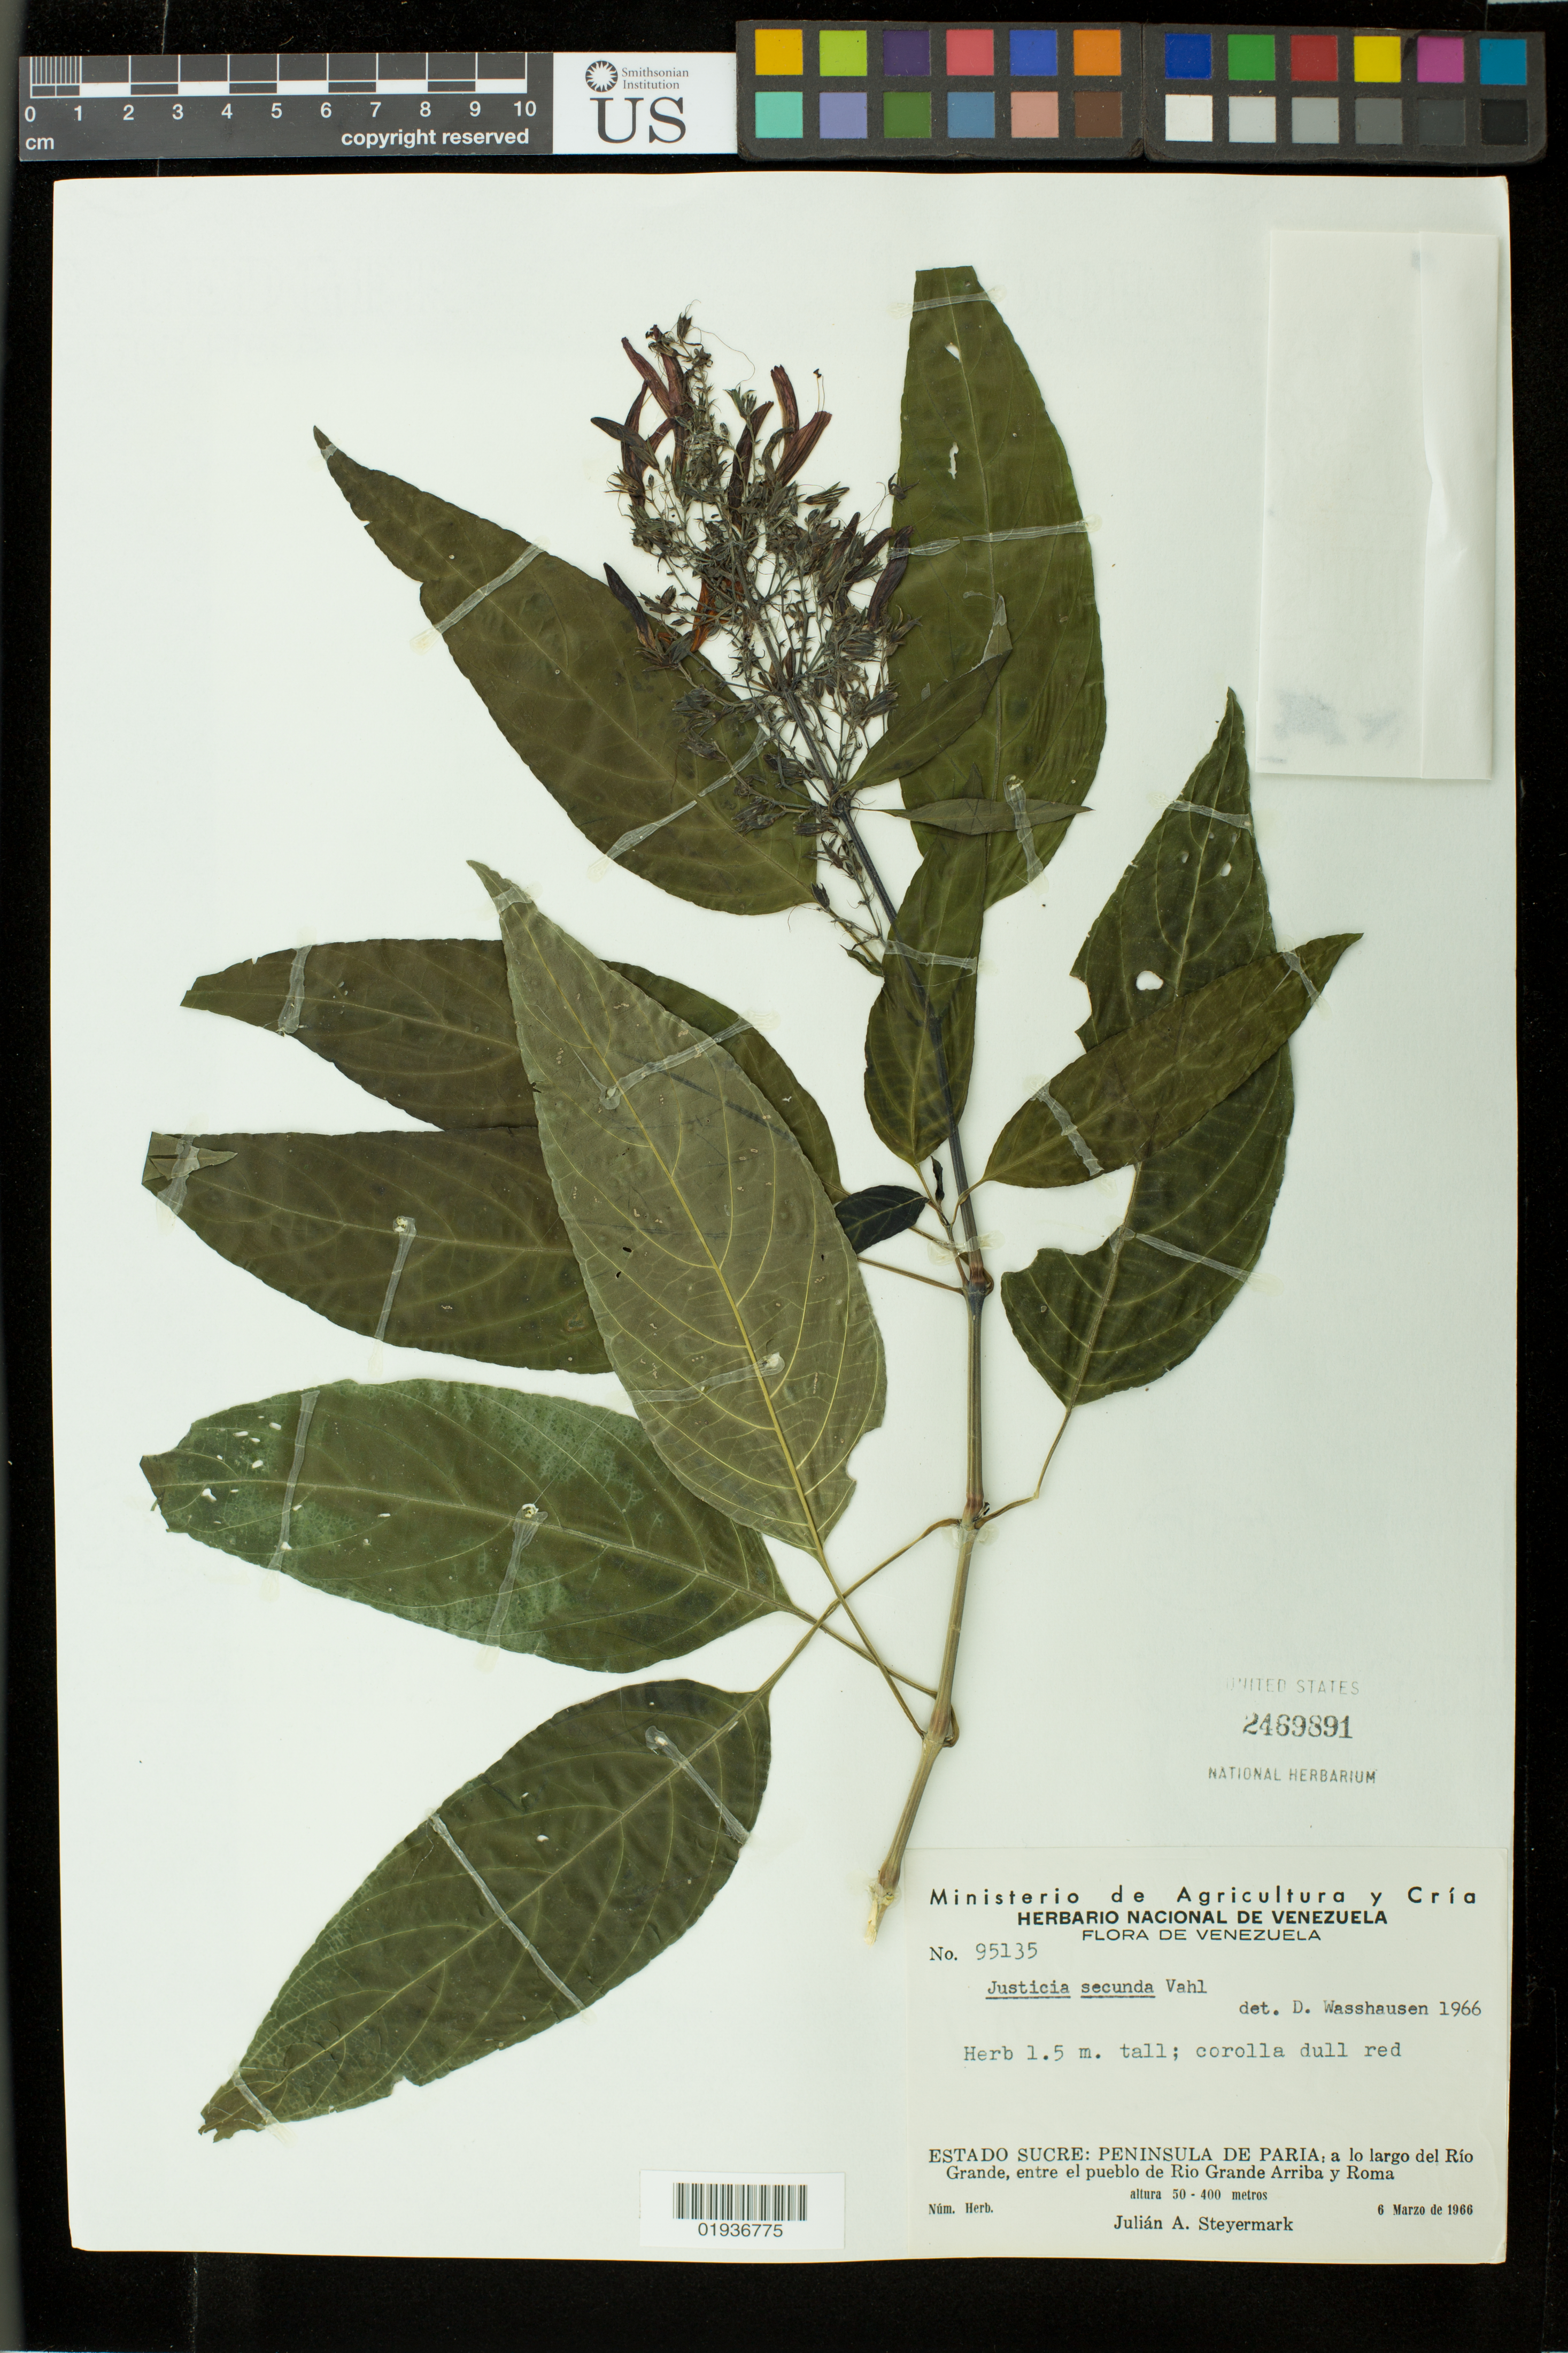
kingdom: Plantae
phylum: Tracheophyta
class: Magnoliopsida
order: Lamiales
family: Acanthaceae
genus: Justicia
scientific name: Justicia secunda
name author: Vahl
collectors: J. Steyermark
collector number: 95135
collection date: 1966-03-06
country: Venezuela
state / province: Sucre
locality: A lo largo del Rio Grande, entre el pueblo de Rio Grande Arriba y Roma, Peninsula de Paria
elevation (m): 50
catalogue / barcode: US 2469891